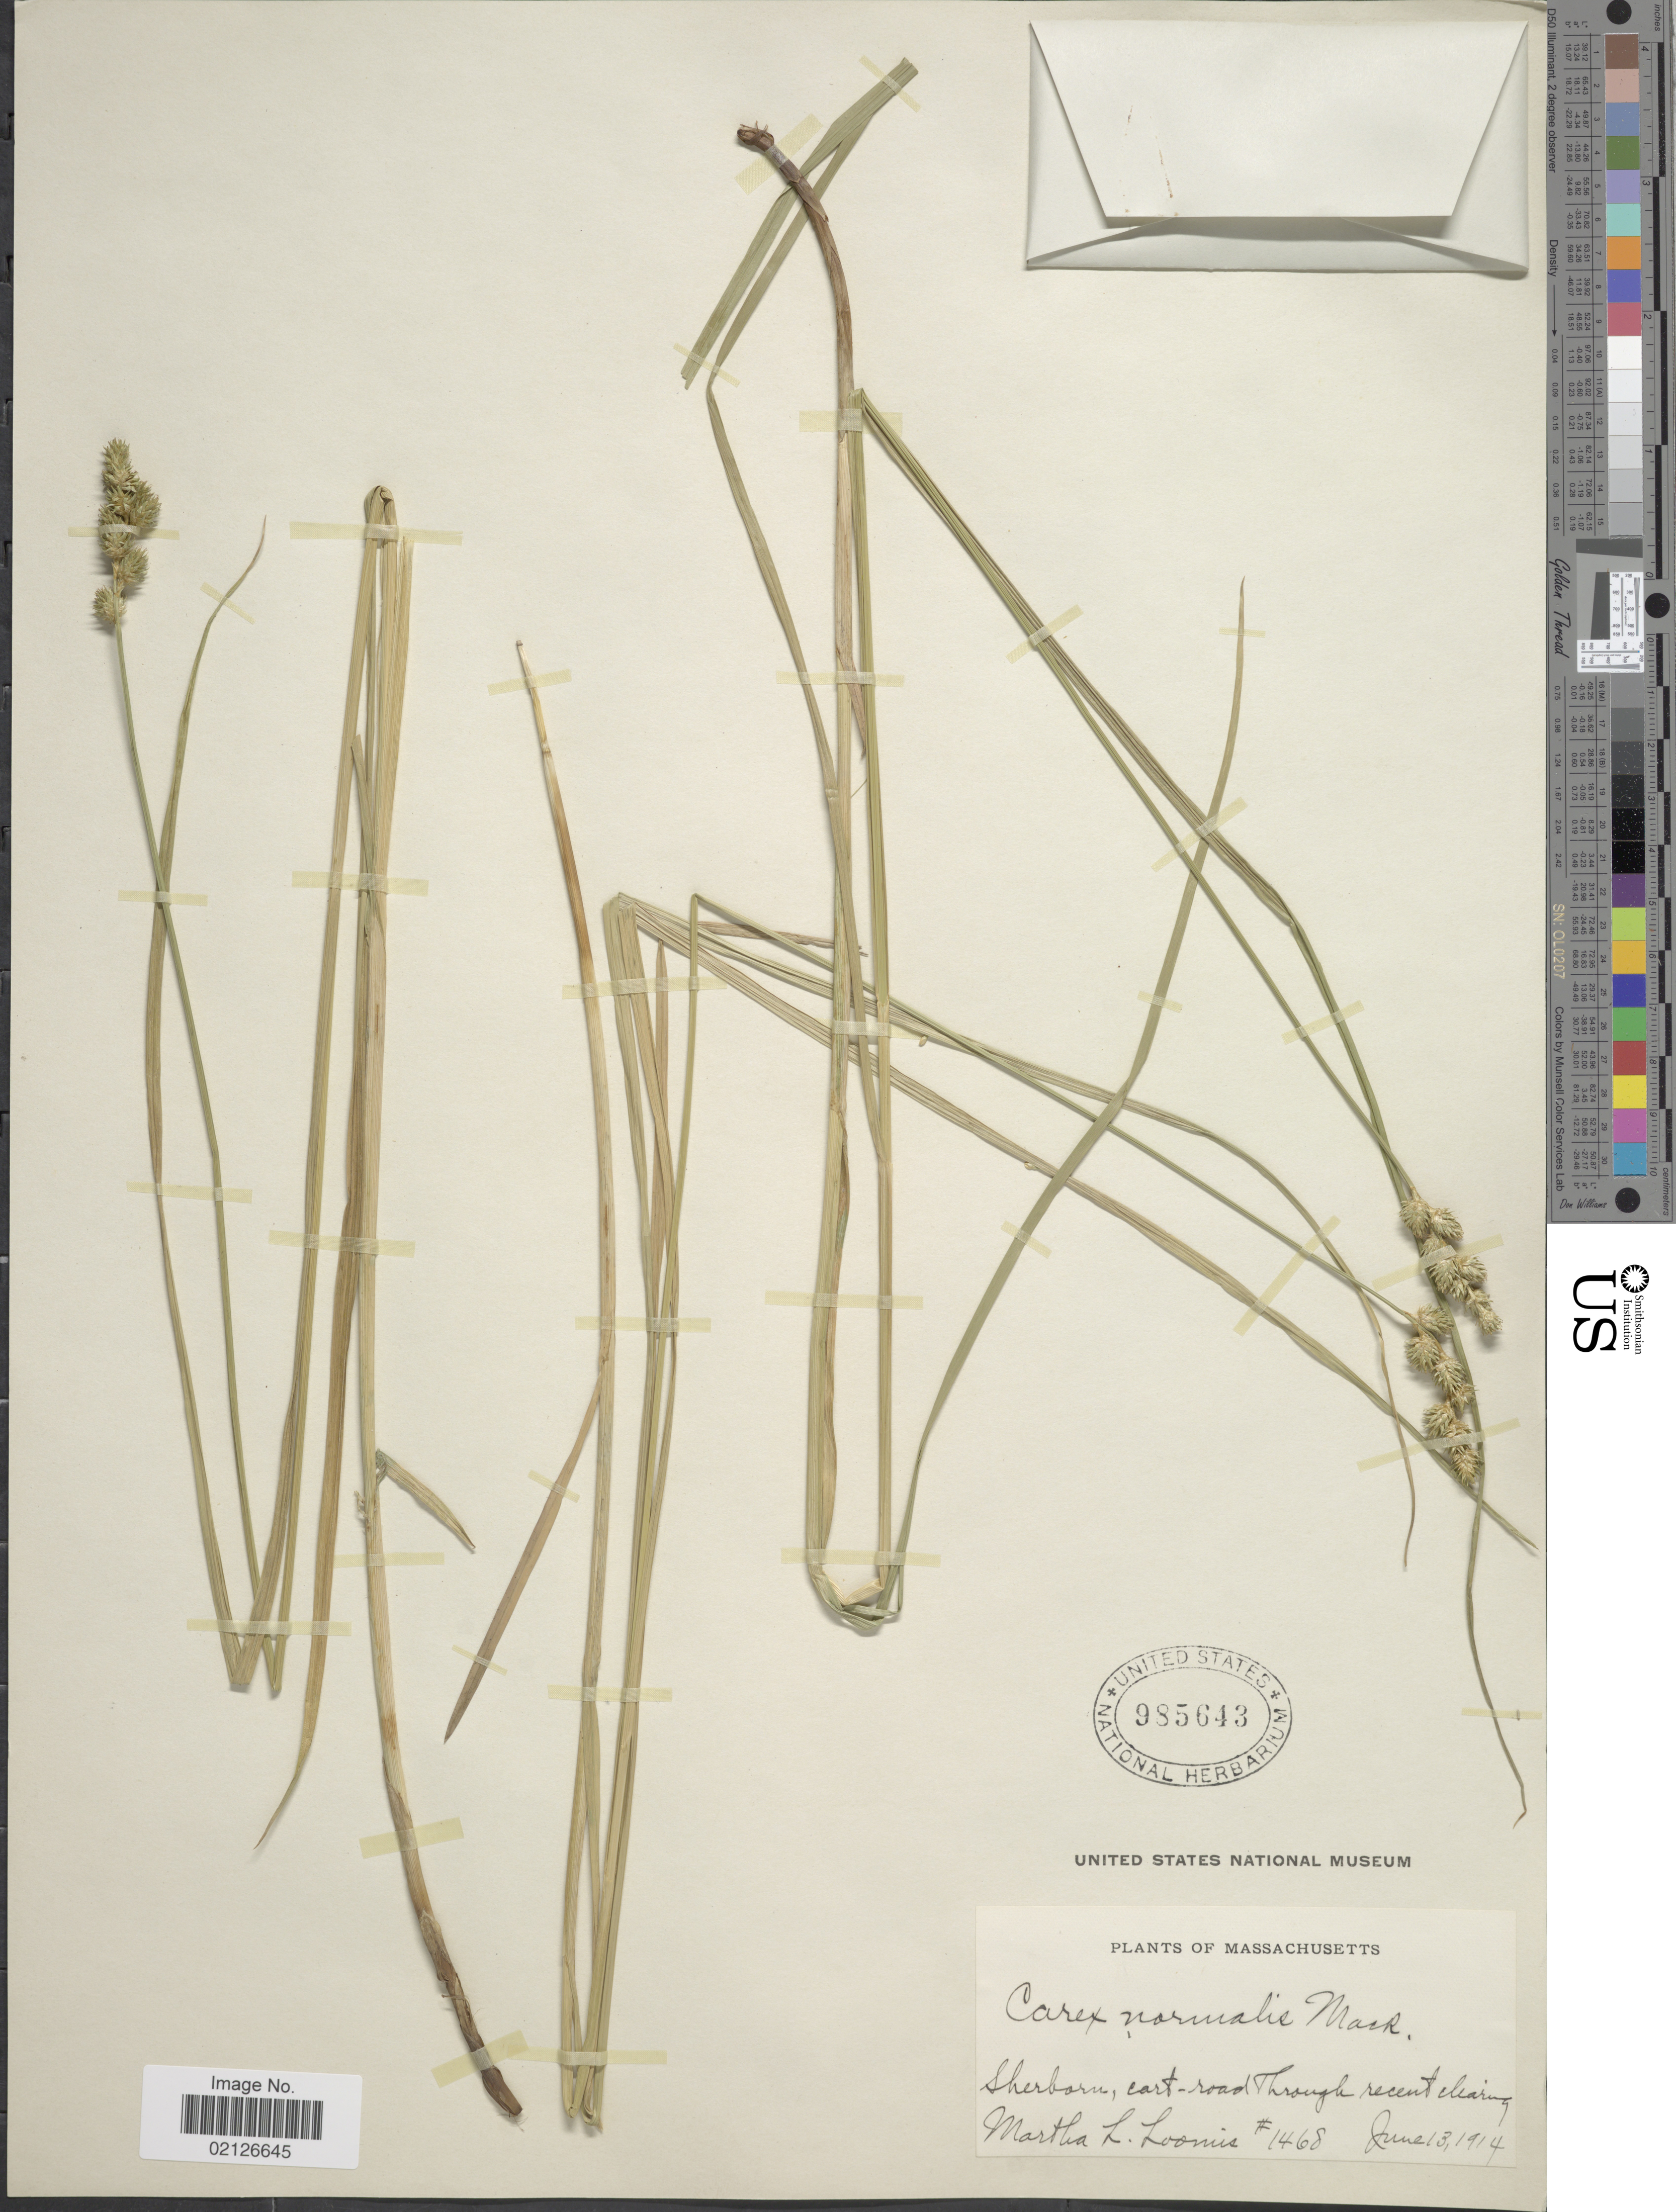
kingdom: Plantae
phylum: Tracheophyta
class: Liliopsida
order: Poales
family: Cyperaceae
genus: Carex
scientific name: Carex normalis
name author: Mack.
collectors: M. L. Loomis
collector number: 1468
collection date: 1914-06-13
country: United States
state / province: Massachusetts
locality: Sherborn, cart-road through recent clearing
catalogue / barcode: US 985643